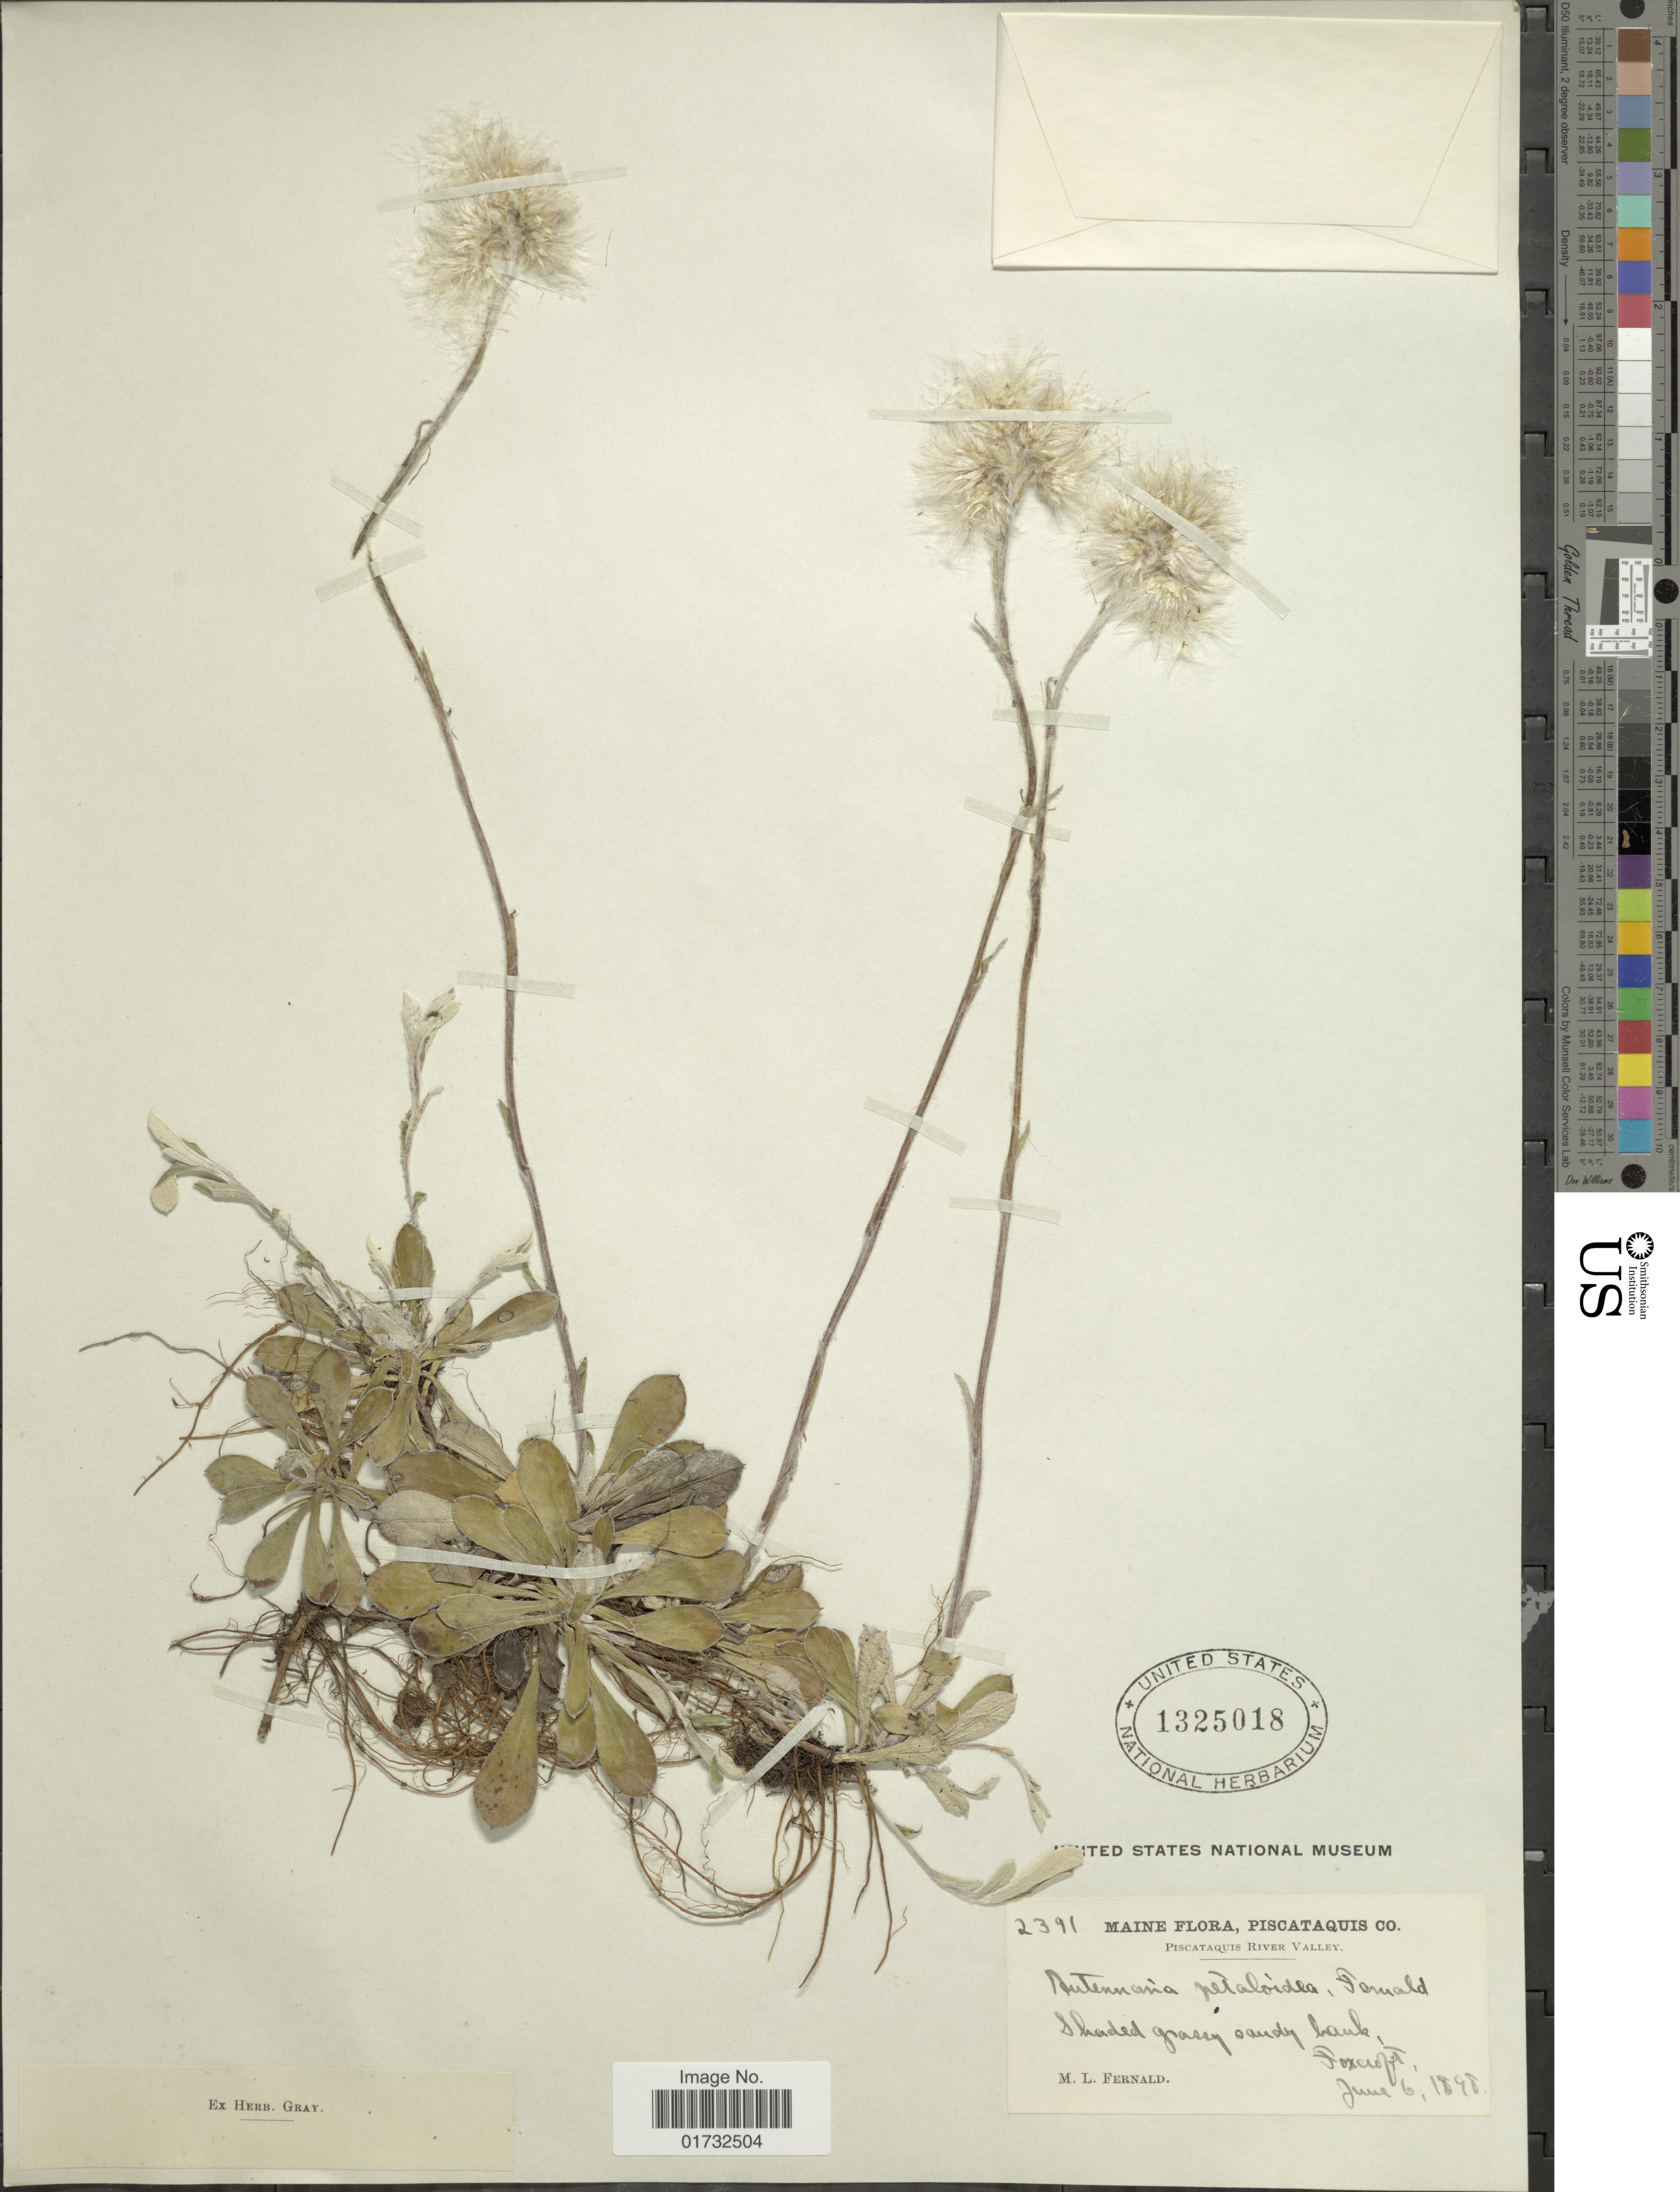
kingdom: Plantae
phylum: Tracheophyta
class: Magnoliopsida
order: Asterales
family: Asteraceae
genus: Antennaria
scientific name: Antennaria petaloidea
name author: (Fernald) Fernald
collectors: M. L. Fernald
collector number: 2391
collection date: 1898-06-06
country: United States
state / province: Maine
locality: Piscataquis Co. Piscataquis River Valley. Foxcroft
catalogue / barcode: US 1325018